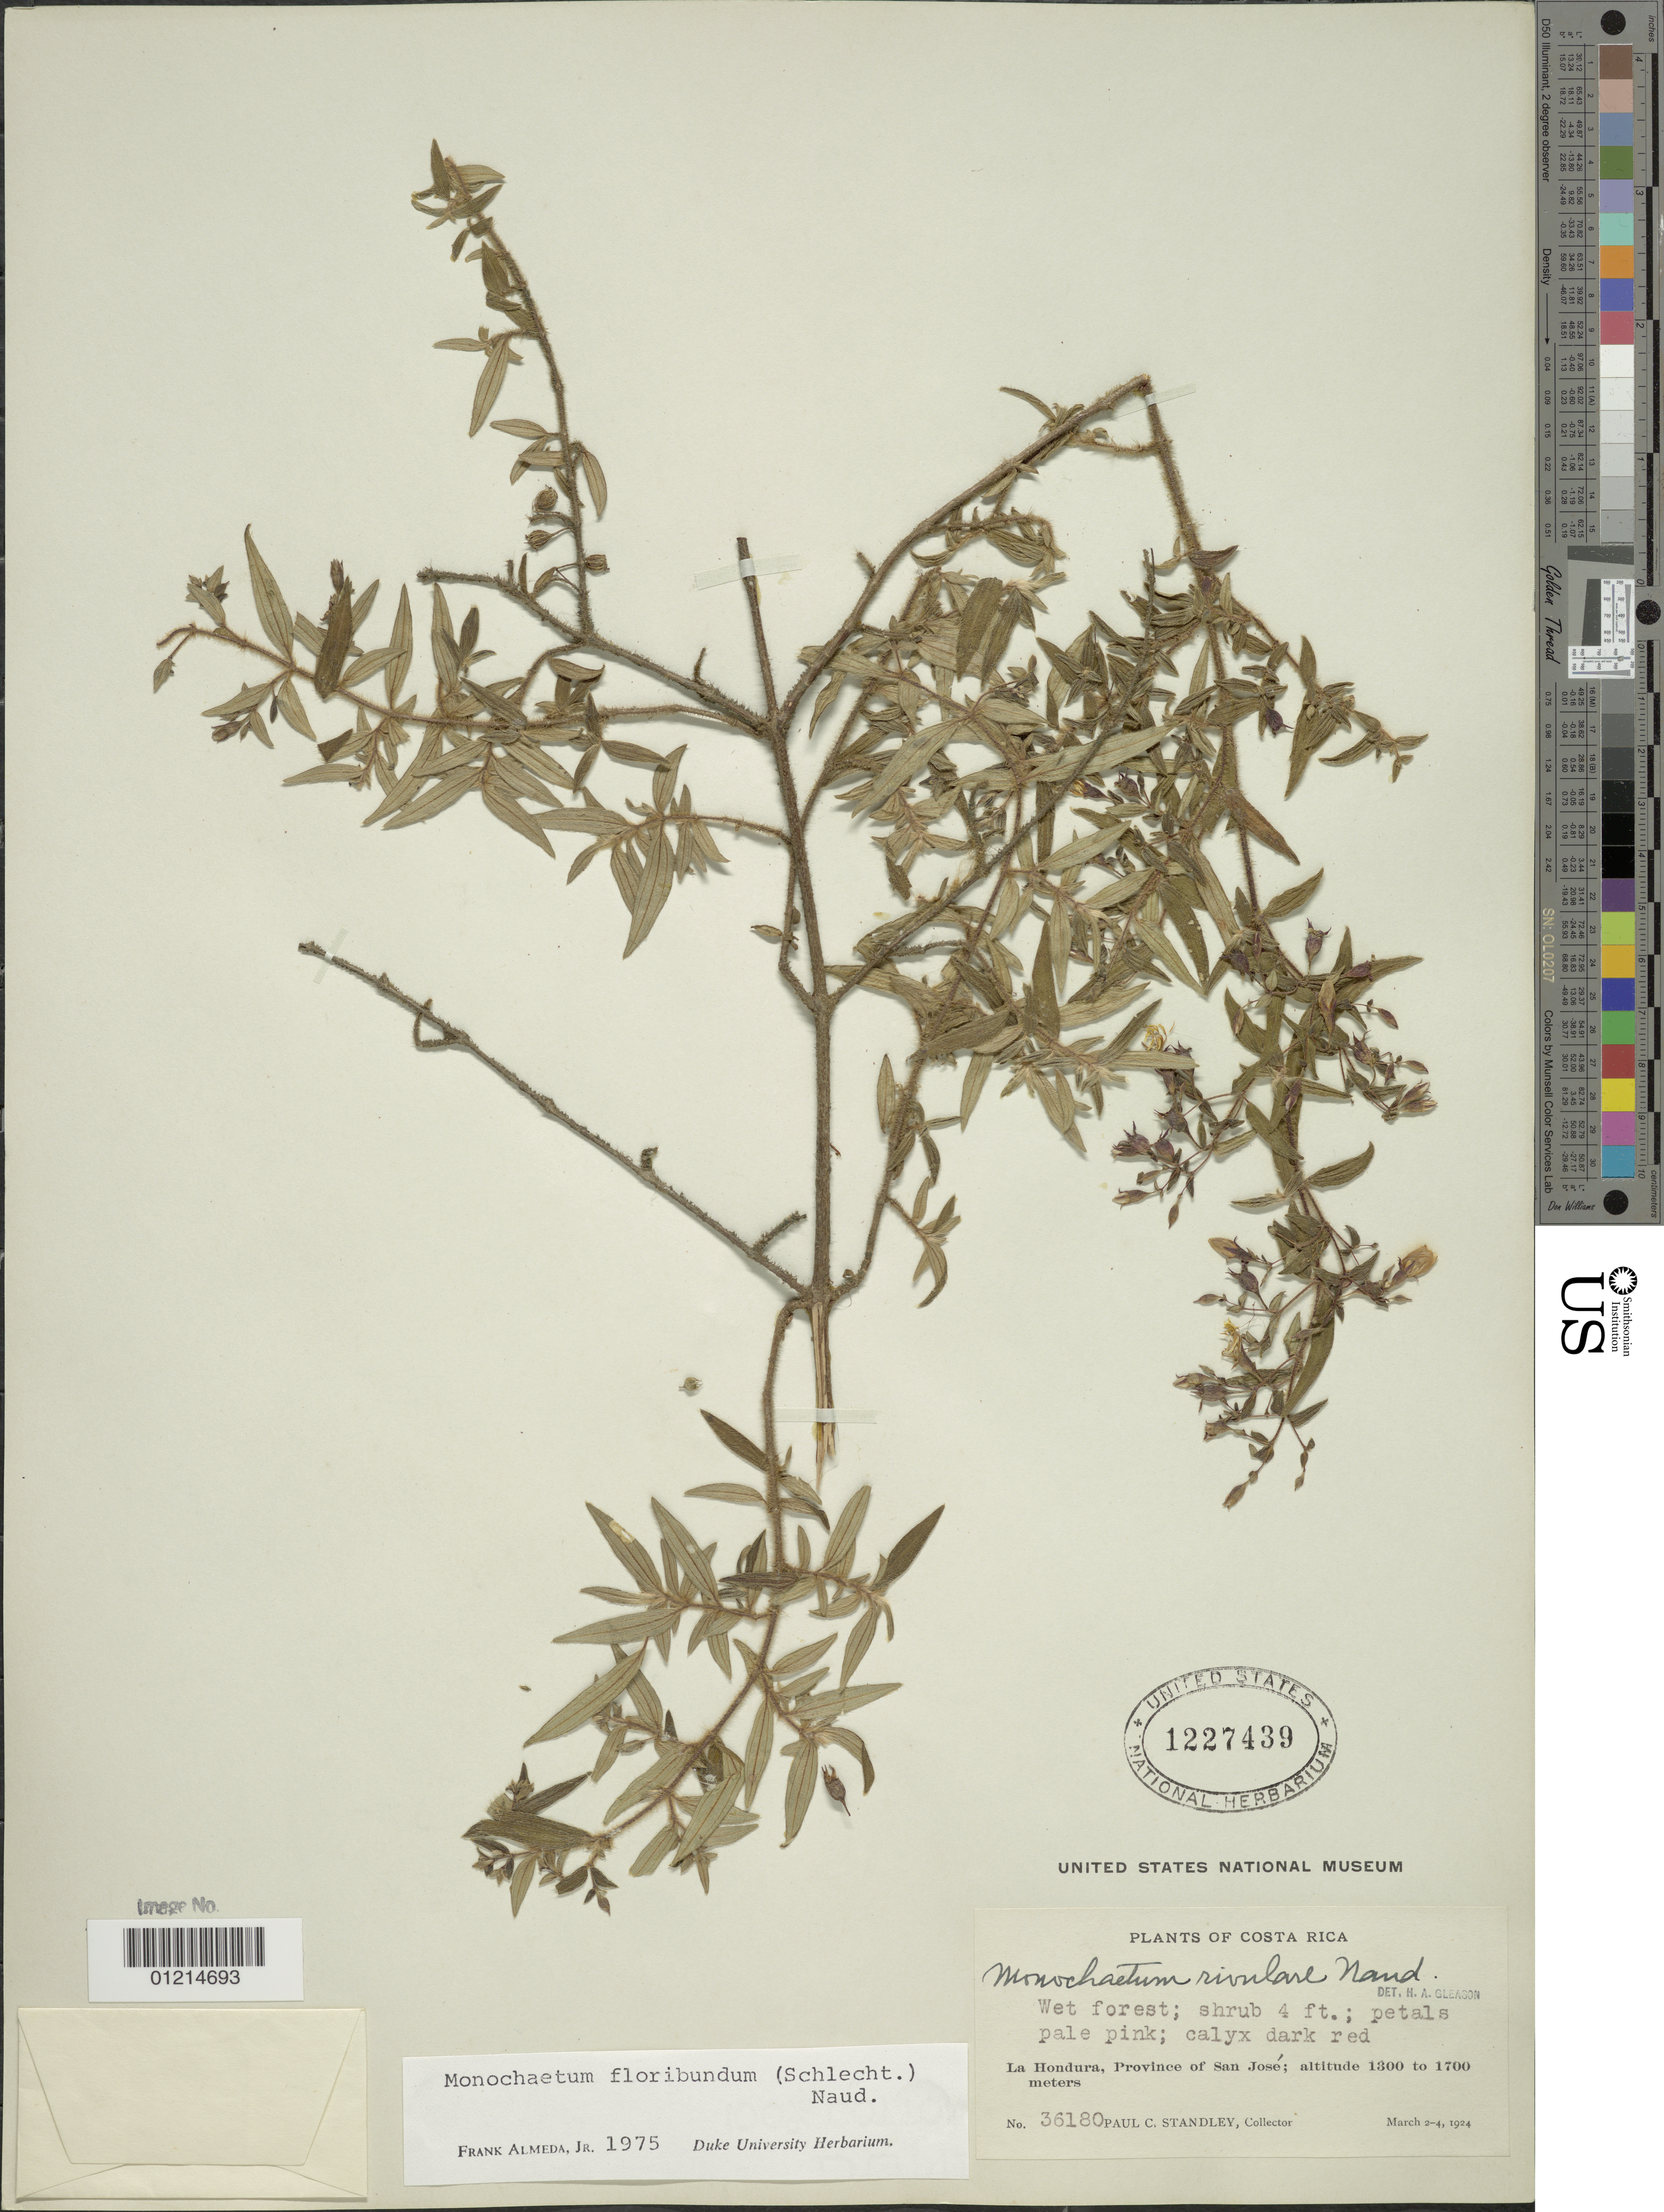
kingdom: Plantae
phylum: Tracheophyta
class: Magnoliopsida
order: Myrtales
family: Melastomataceae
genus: Monochaetum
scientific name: Monochaetum floribundum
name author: (Schltdl.) Naudin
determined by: Almeda, F.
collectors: P. C. Standley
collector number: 36180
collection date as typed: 2-4 Mar 1924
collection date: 1924-03-02/1924-03-04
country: Costa Rica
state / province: San José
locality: La Hondura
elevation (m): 1300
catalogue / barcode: US 1227439